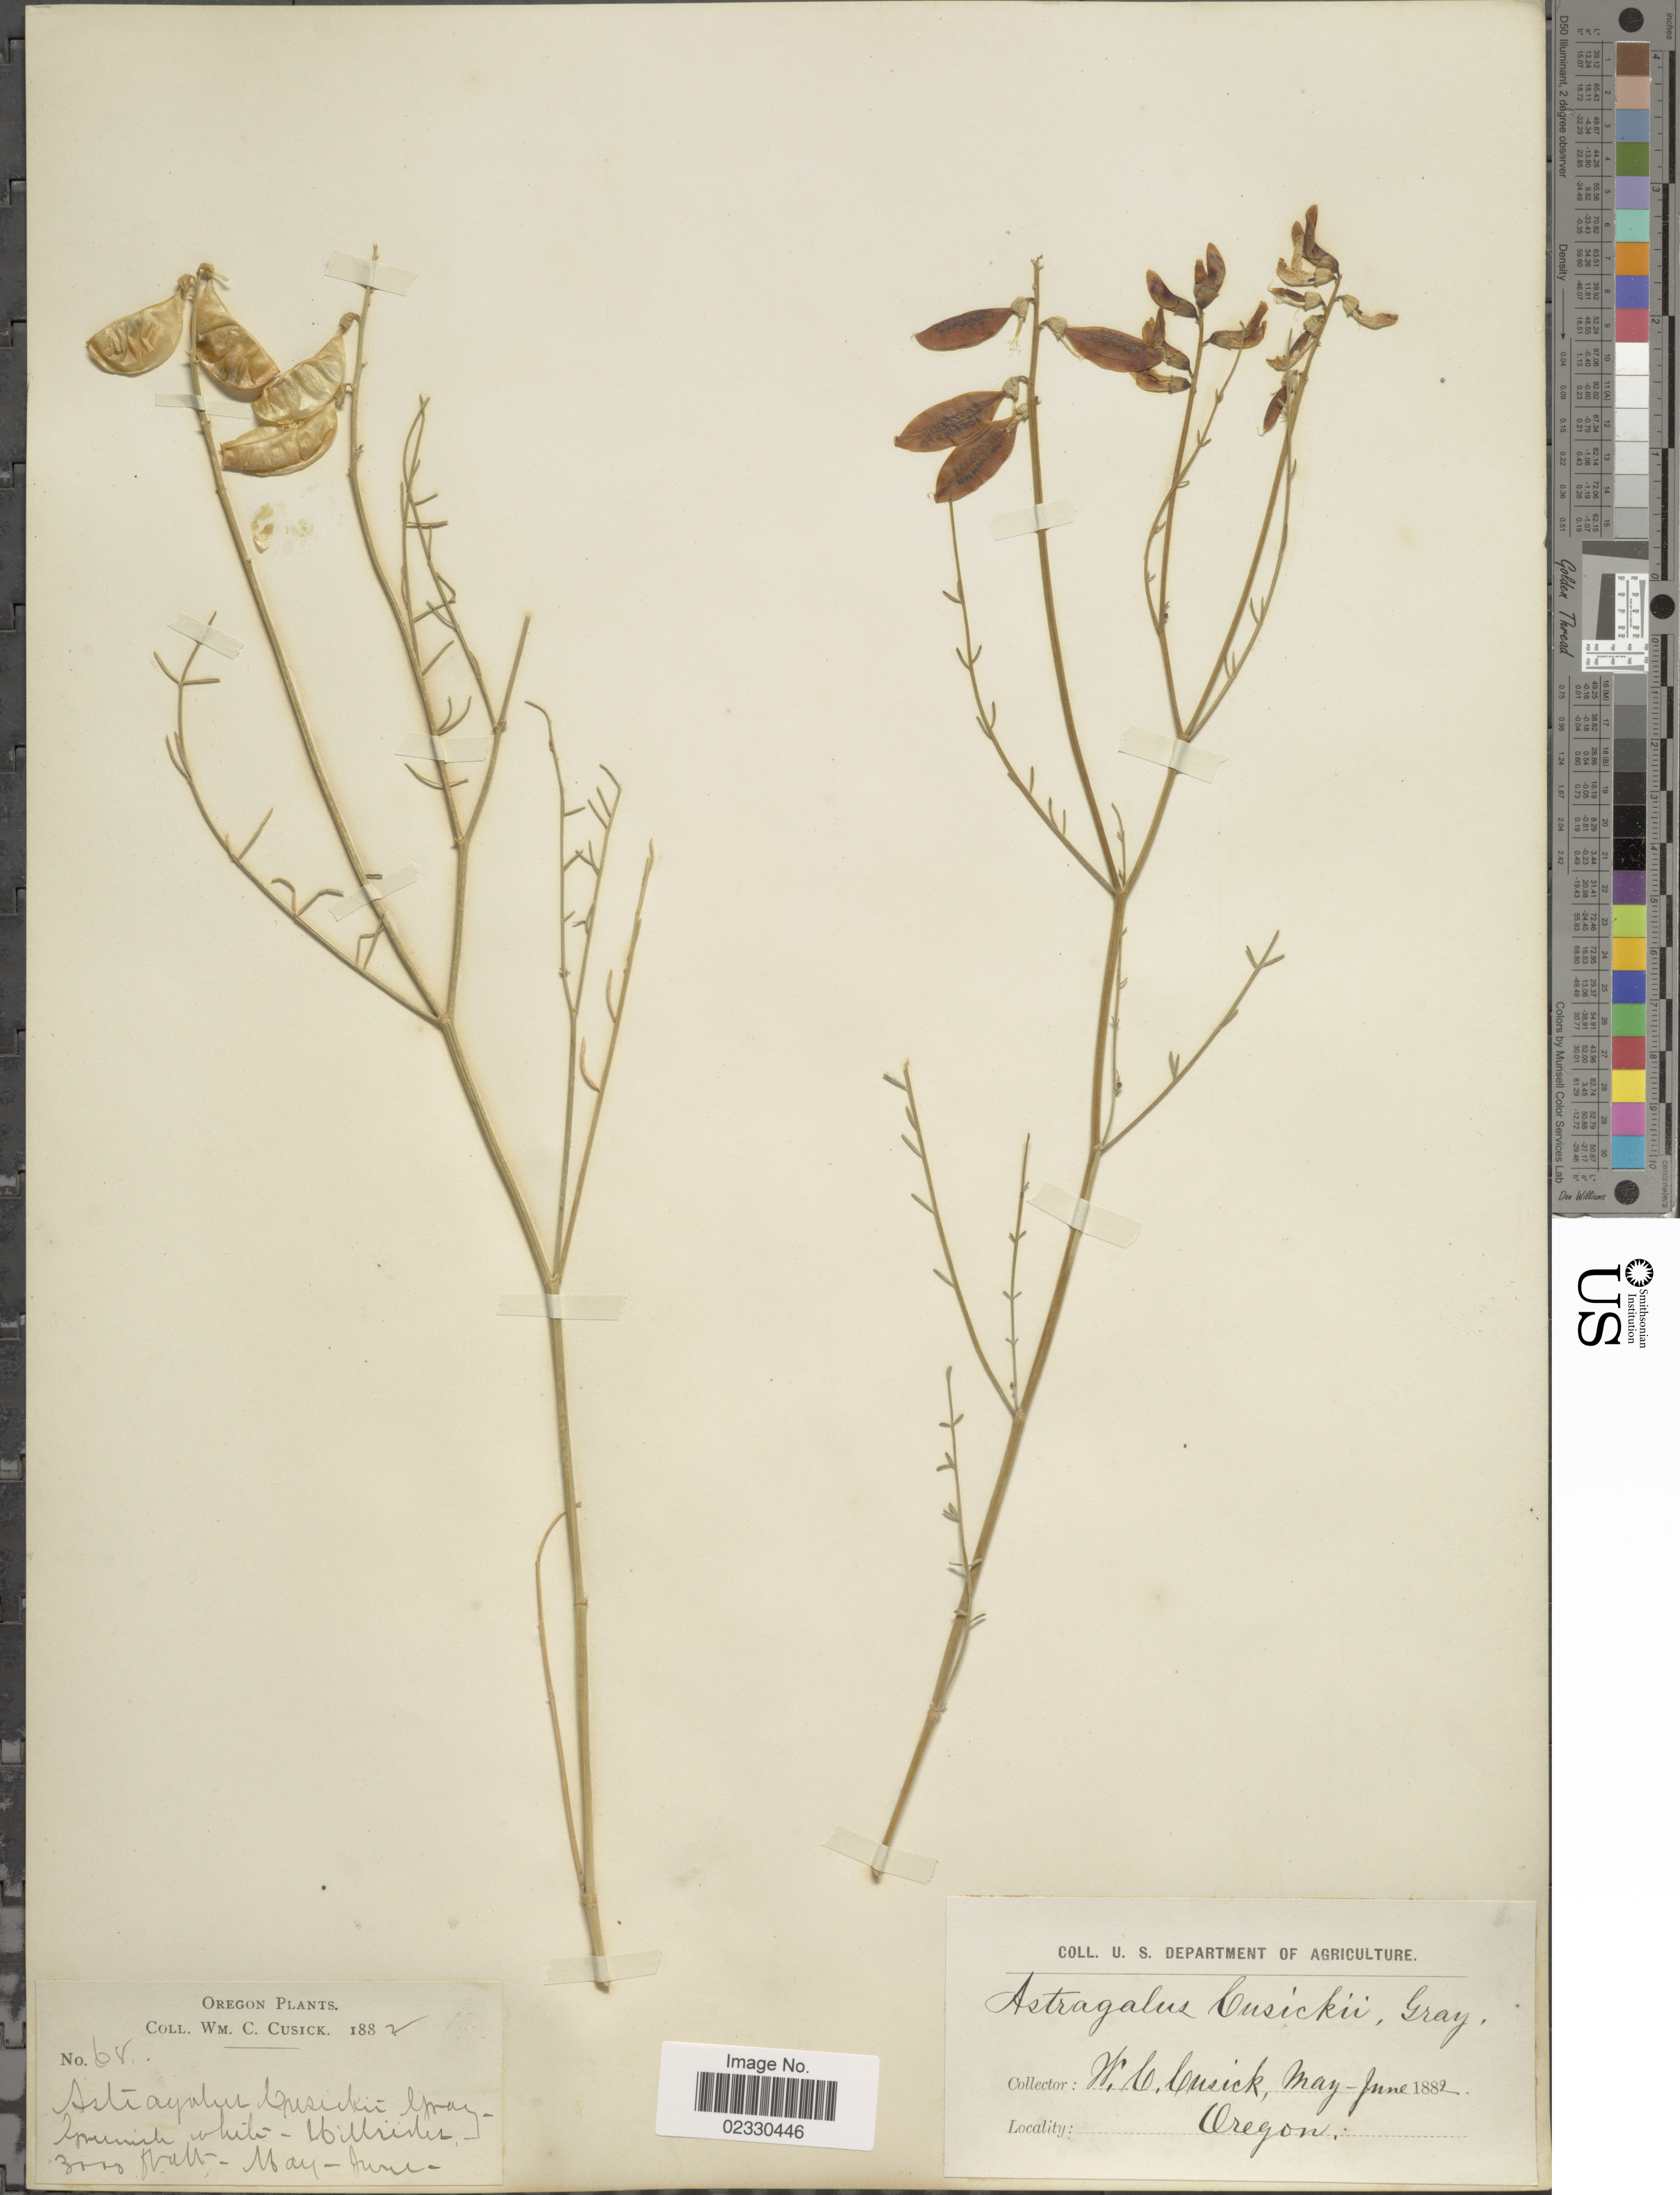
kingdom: Plantae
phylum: Tracheophyta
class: Magnoliopsida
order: Fabales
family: Fabaceae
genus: Astragalus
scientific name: Astragalus cusickii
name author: A. Gray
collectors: W. C. Cusick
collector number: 68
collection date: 1882-05/1882-06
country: United States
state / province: Oregon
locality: Hillsides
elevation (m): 914